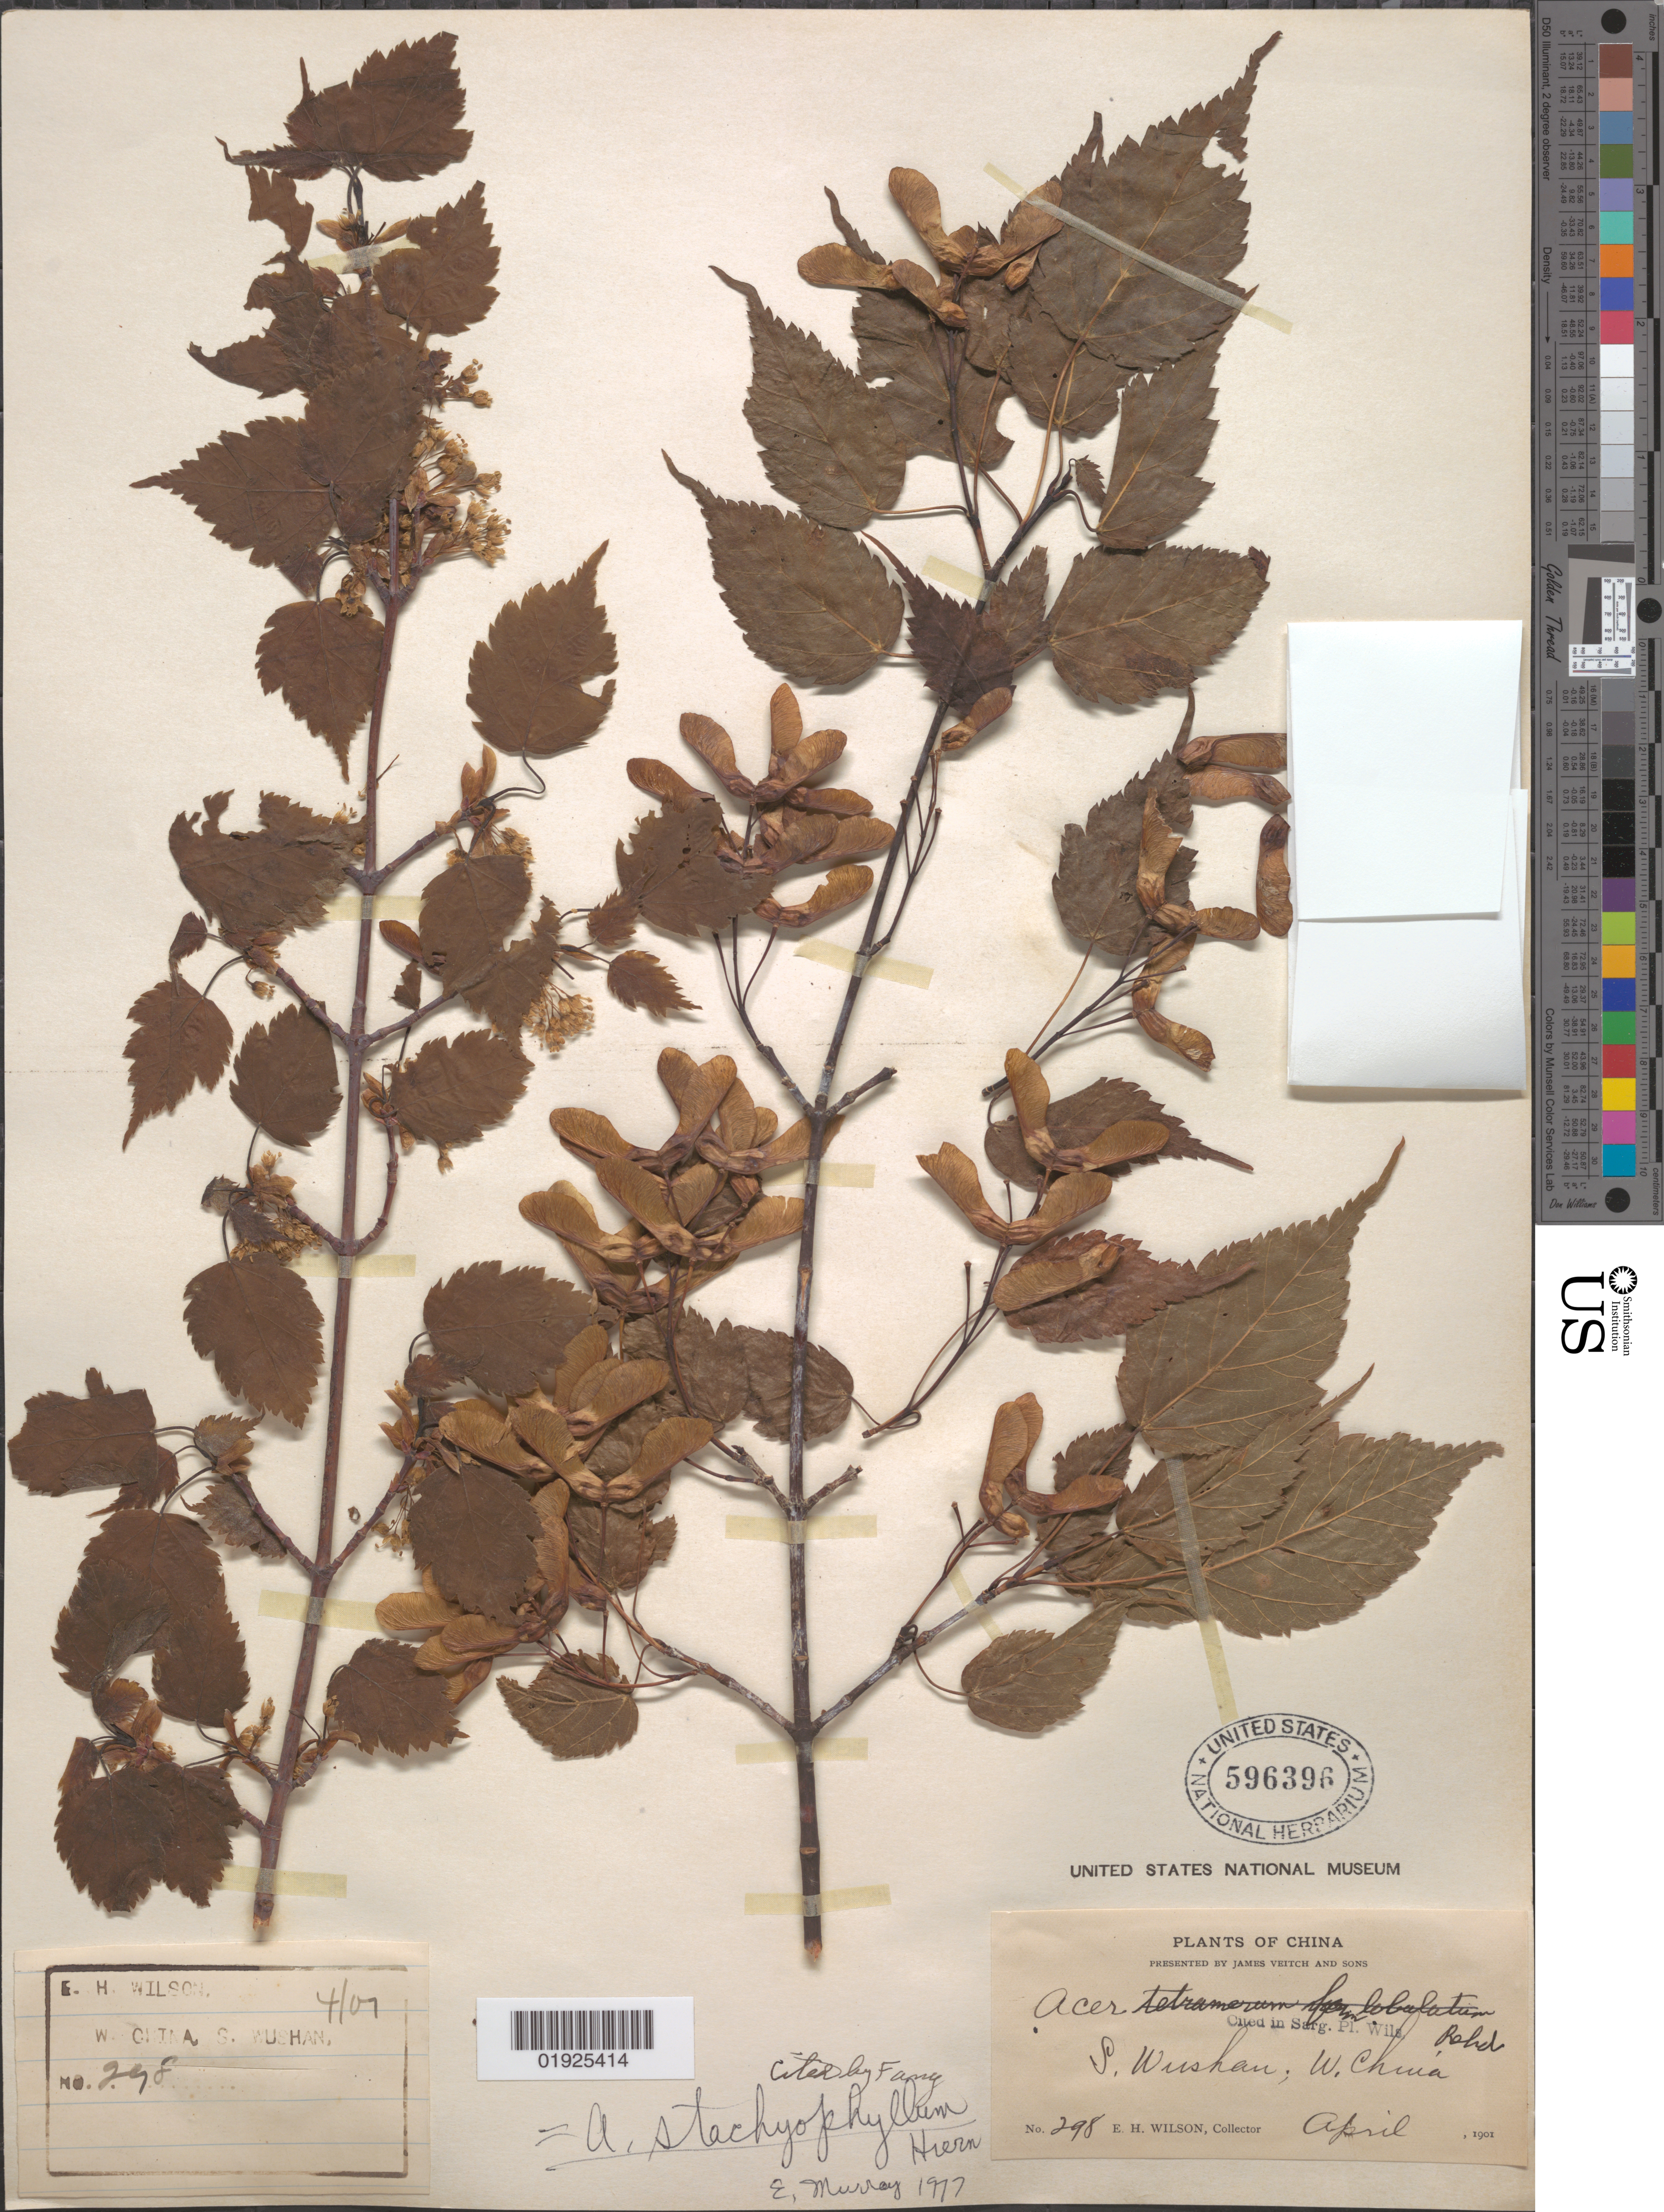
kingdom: Plantae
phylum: Tracheophyta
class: Magnoliopsida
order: Sapindales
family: Sapindaceae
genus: Acer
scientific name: Acer stachyophyllum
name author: Hiern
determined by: Murray, Edward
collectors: E. H. Wilson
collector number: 298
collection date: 1901-04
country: China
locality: S. Wushan, W. China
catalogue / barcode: US 596396